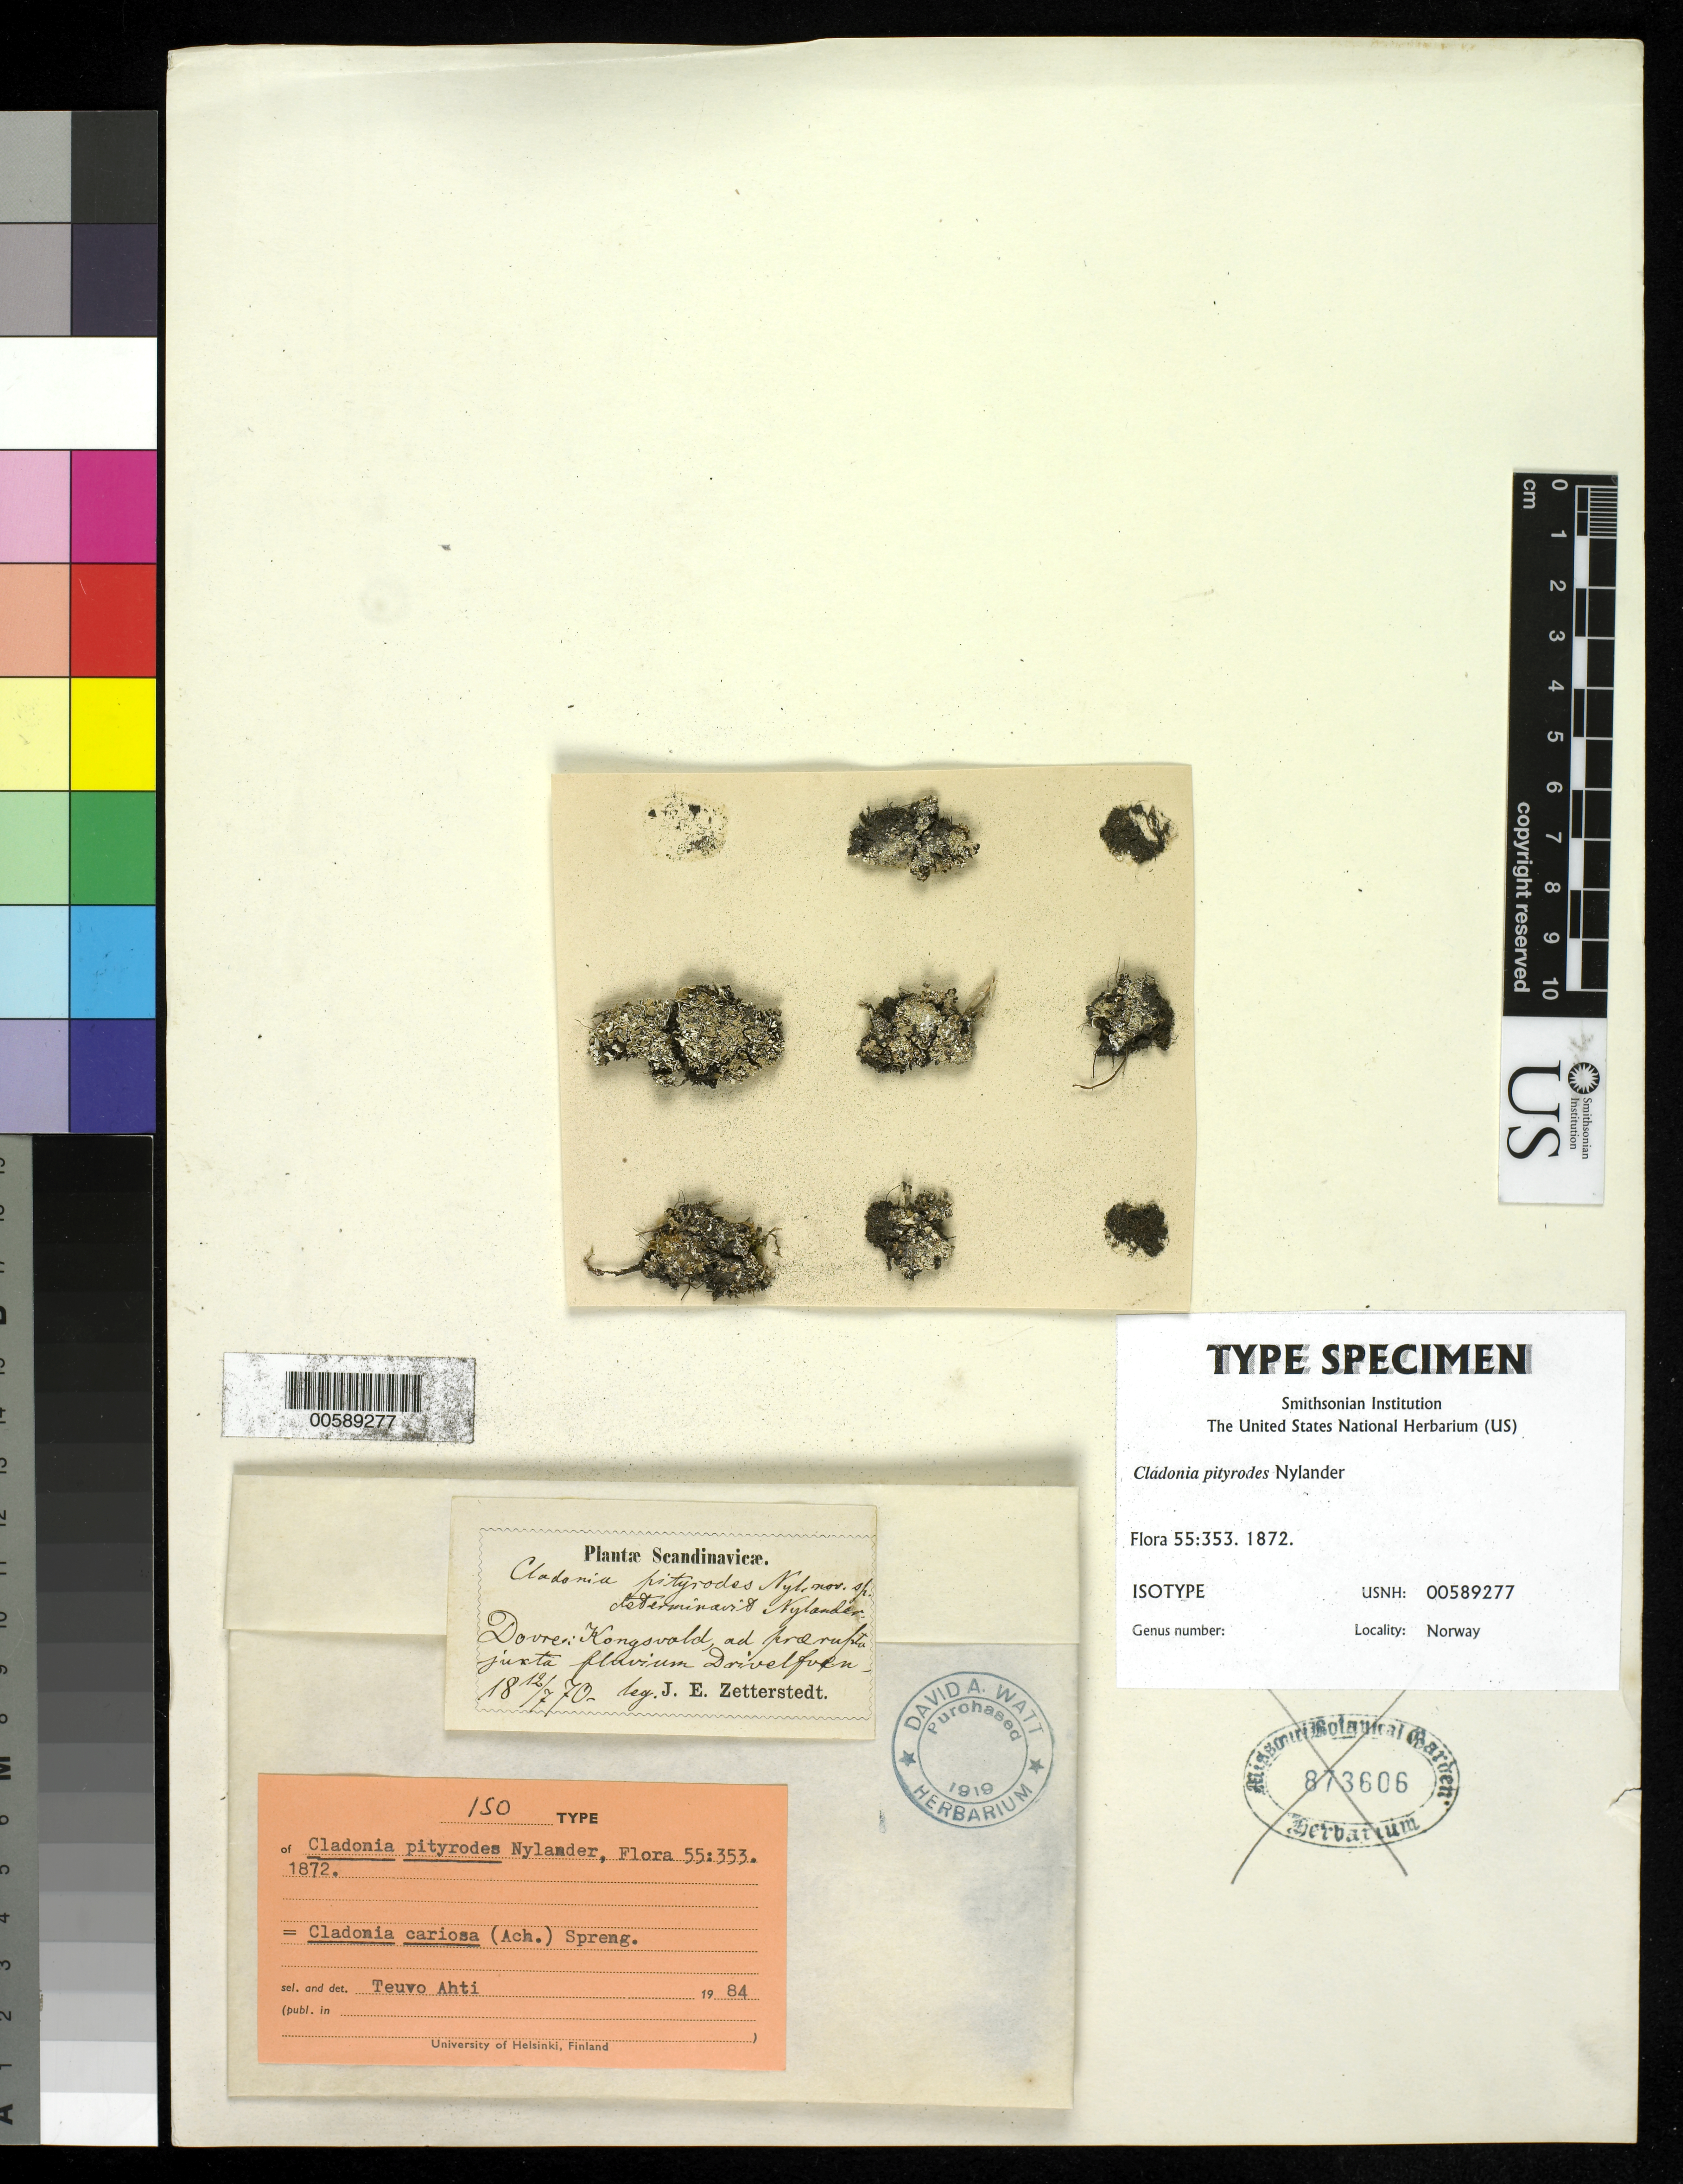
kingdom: Fungi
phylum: Ascomycota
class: Lecanoromycetes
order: Lecanorales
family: Cladoniaceae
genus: Cladonia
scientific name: Cladonia pityrodes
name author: Nyl.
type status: Isotype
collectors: J.E. Zetterstedt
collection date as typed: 12 Jul 1870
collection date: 1870-07-12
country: Norway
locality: Dovre, Kongsvold, ad prerupta juxta fluvium Dvivelfoen. [Dovre, Kongsvold, at steep incline close by the Dvivelfoen River?]